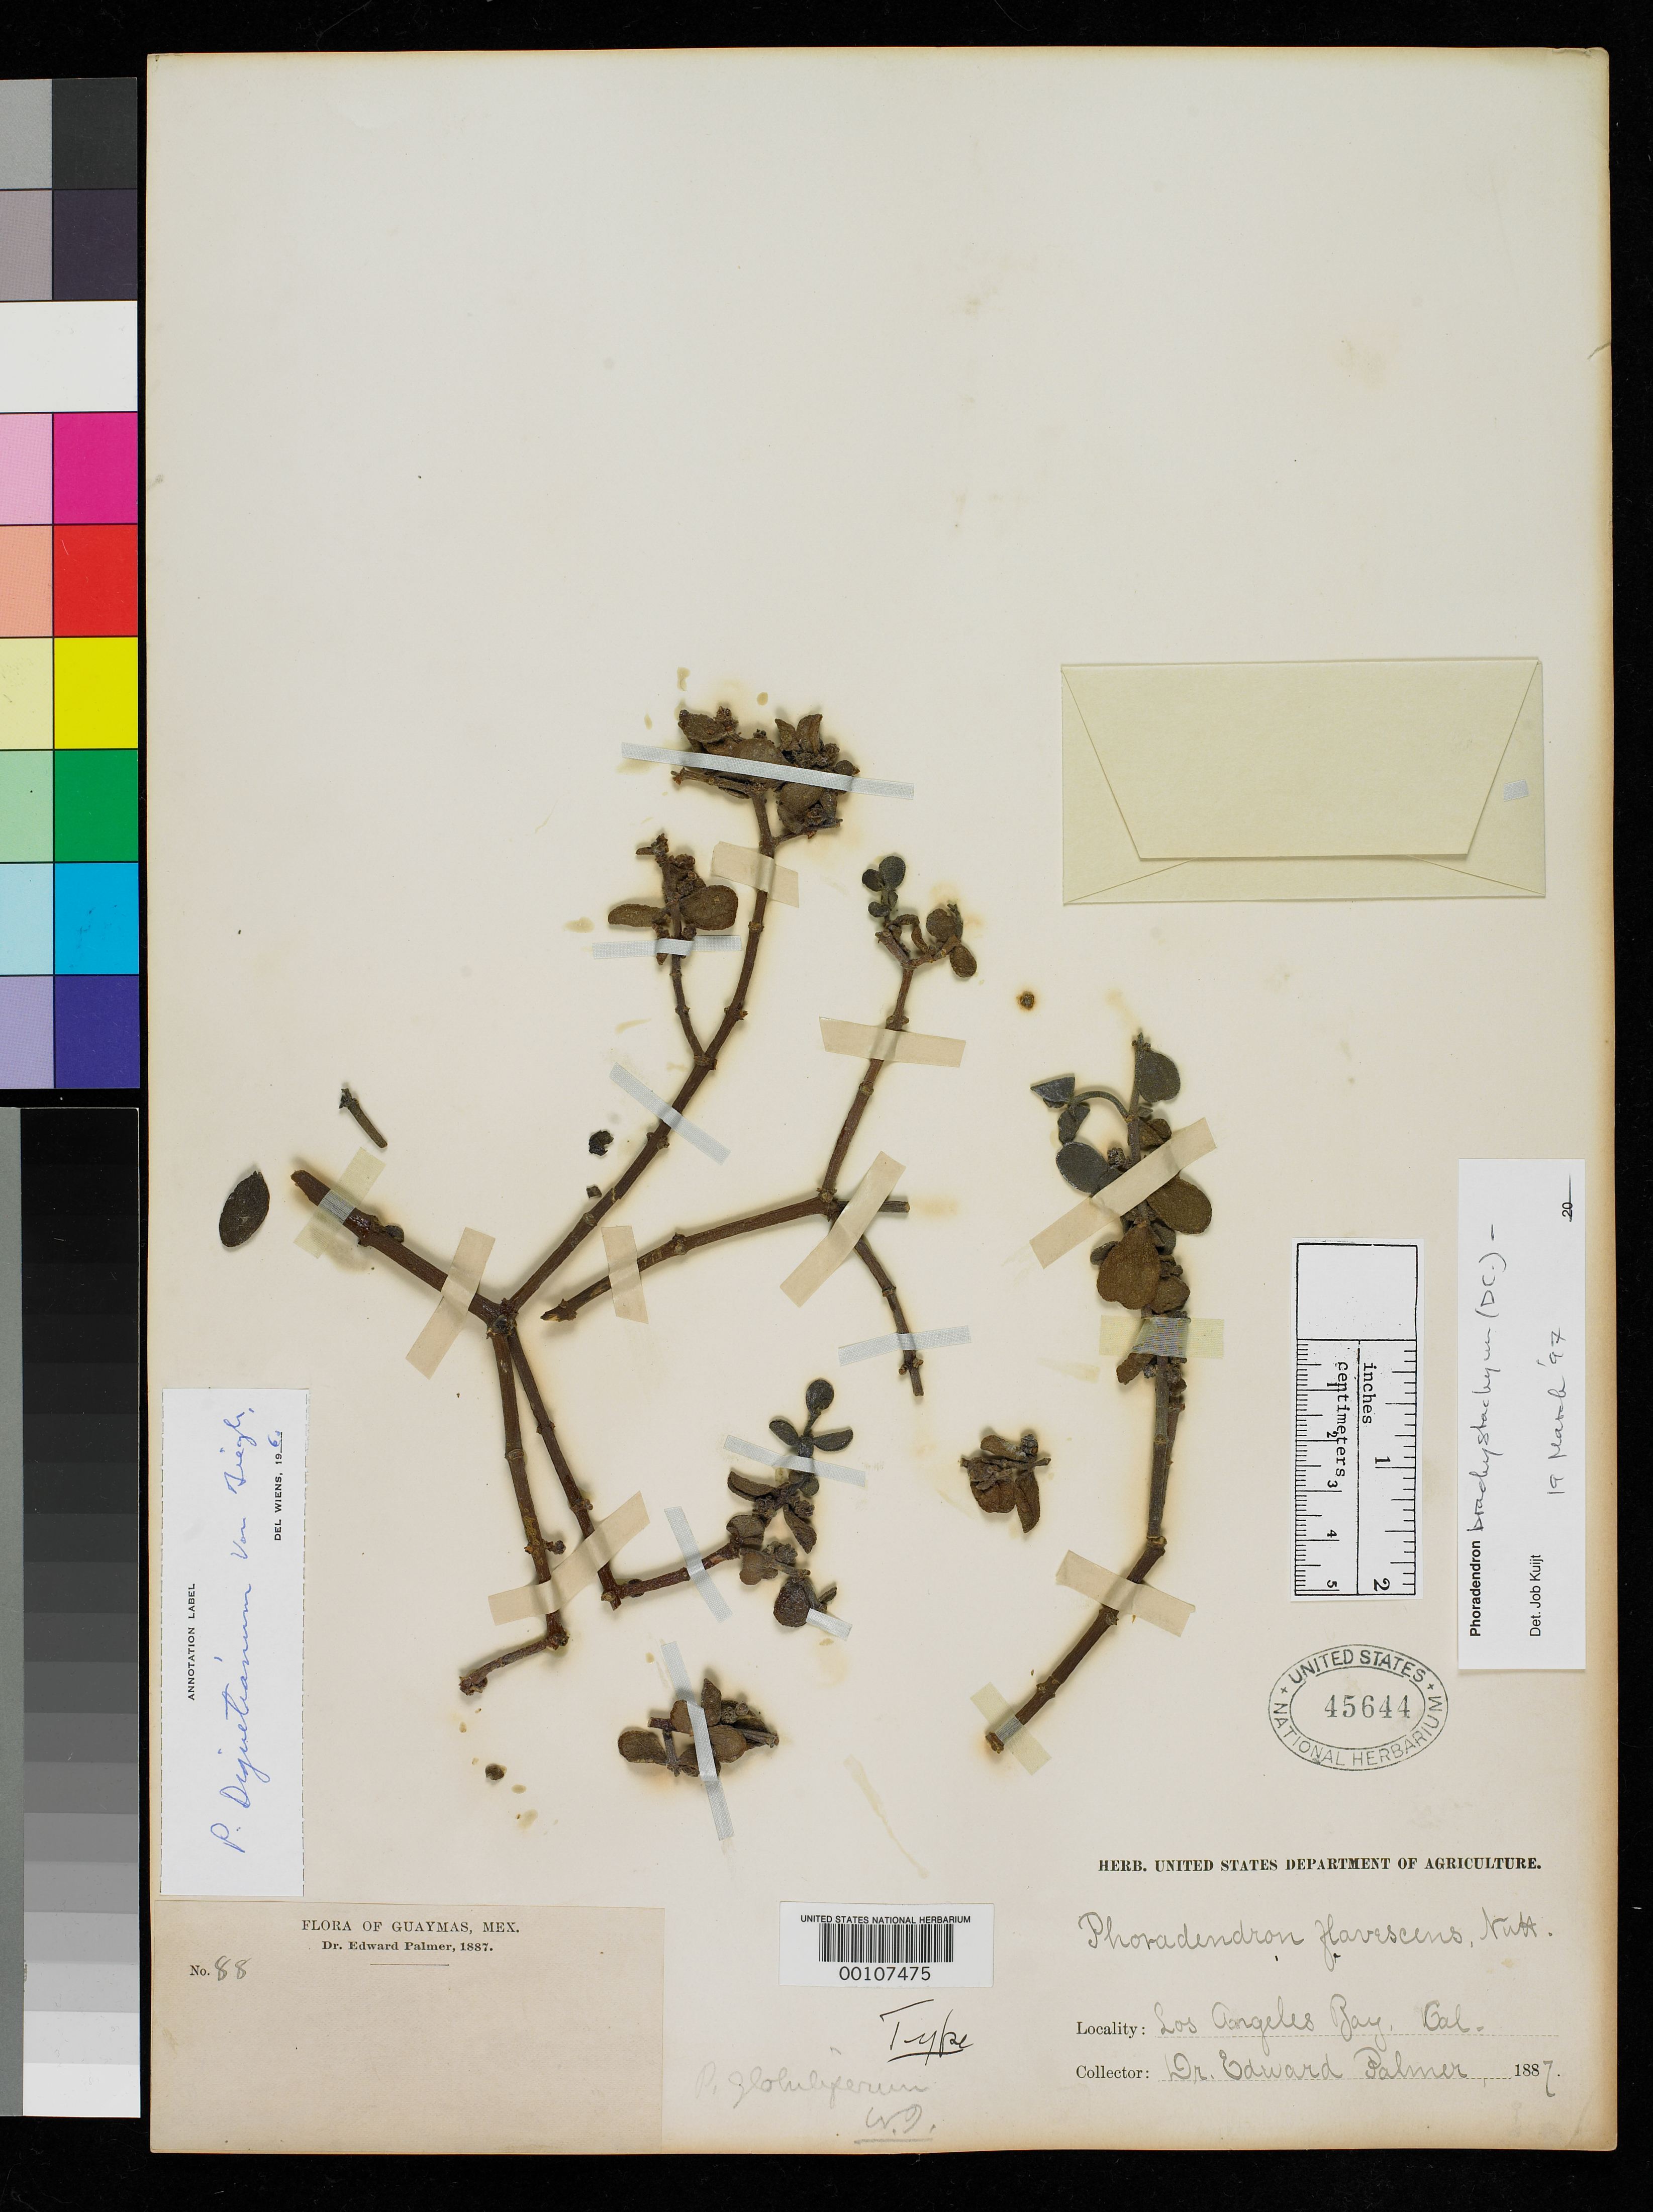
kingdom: Plantae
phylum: Tracheophyta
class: Magnoliopsida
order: Santalales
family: Viscaceae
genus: Phoradendron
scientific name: Phoradendron globuliferum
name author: Trel.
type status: Isotype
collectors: E. Palmer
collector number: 88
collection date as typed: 1887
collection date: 1887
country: Mexico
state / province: Sonora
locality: Guaymas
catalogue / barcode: US 45644